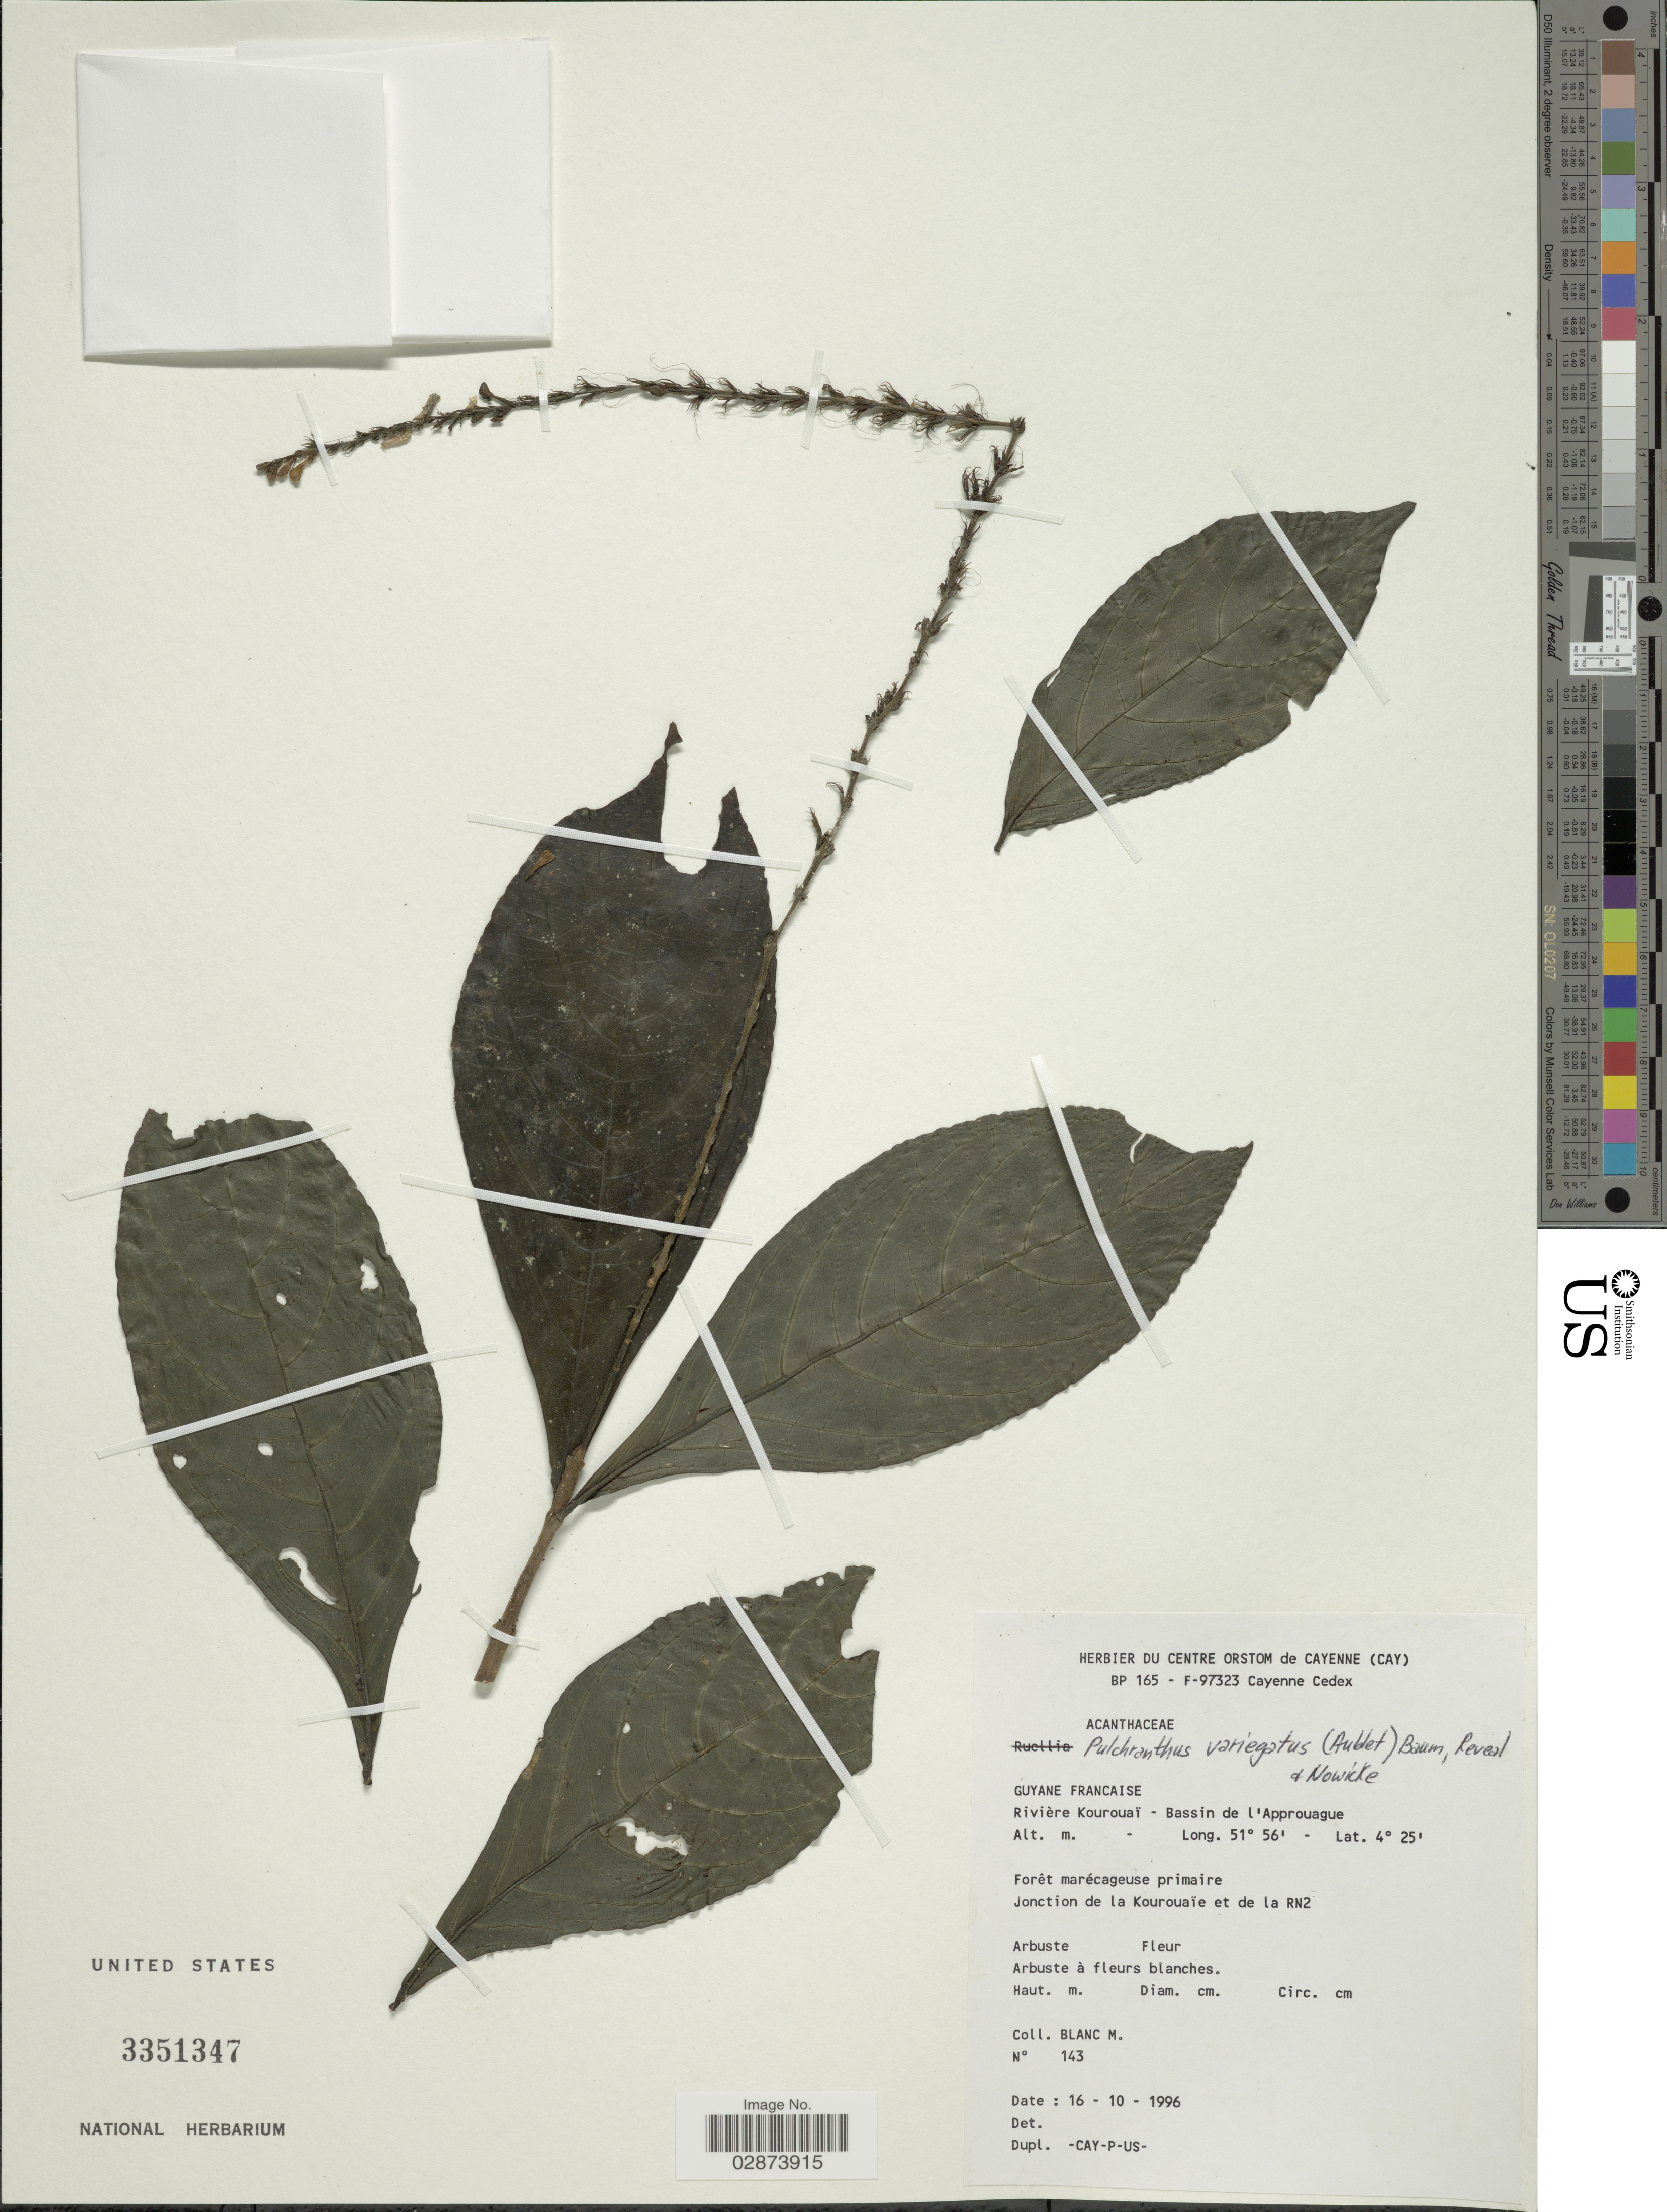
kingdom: Plantae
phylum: Tracheophyta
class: Magnoliopsida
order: Lamiales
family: Acanthaceae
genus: Pulchranthus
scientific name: Pulchranthus variegatus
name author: (Aubl.) V.M. Baum et al.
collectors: M. Blanc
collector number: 143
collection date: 1996-10-16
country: French Guiana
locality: Rivière Kourouaï - Bassin de l'Approuague. Jonction de la Kourouïe et de la RN2.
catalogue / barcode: US 3351347